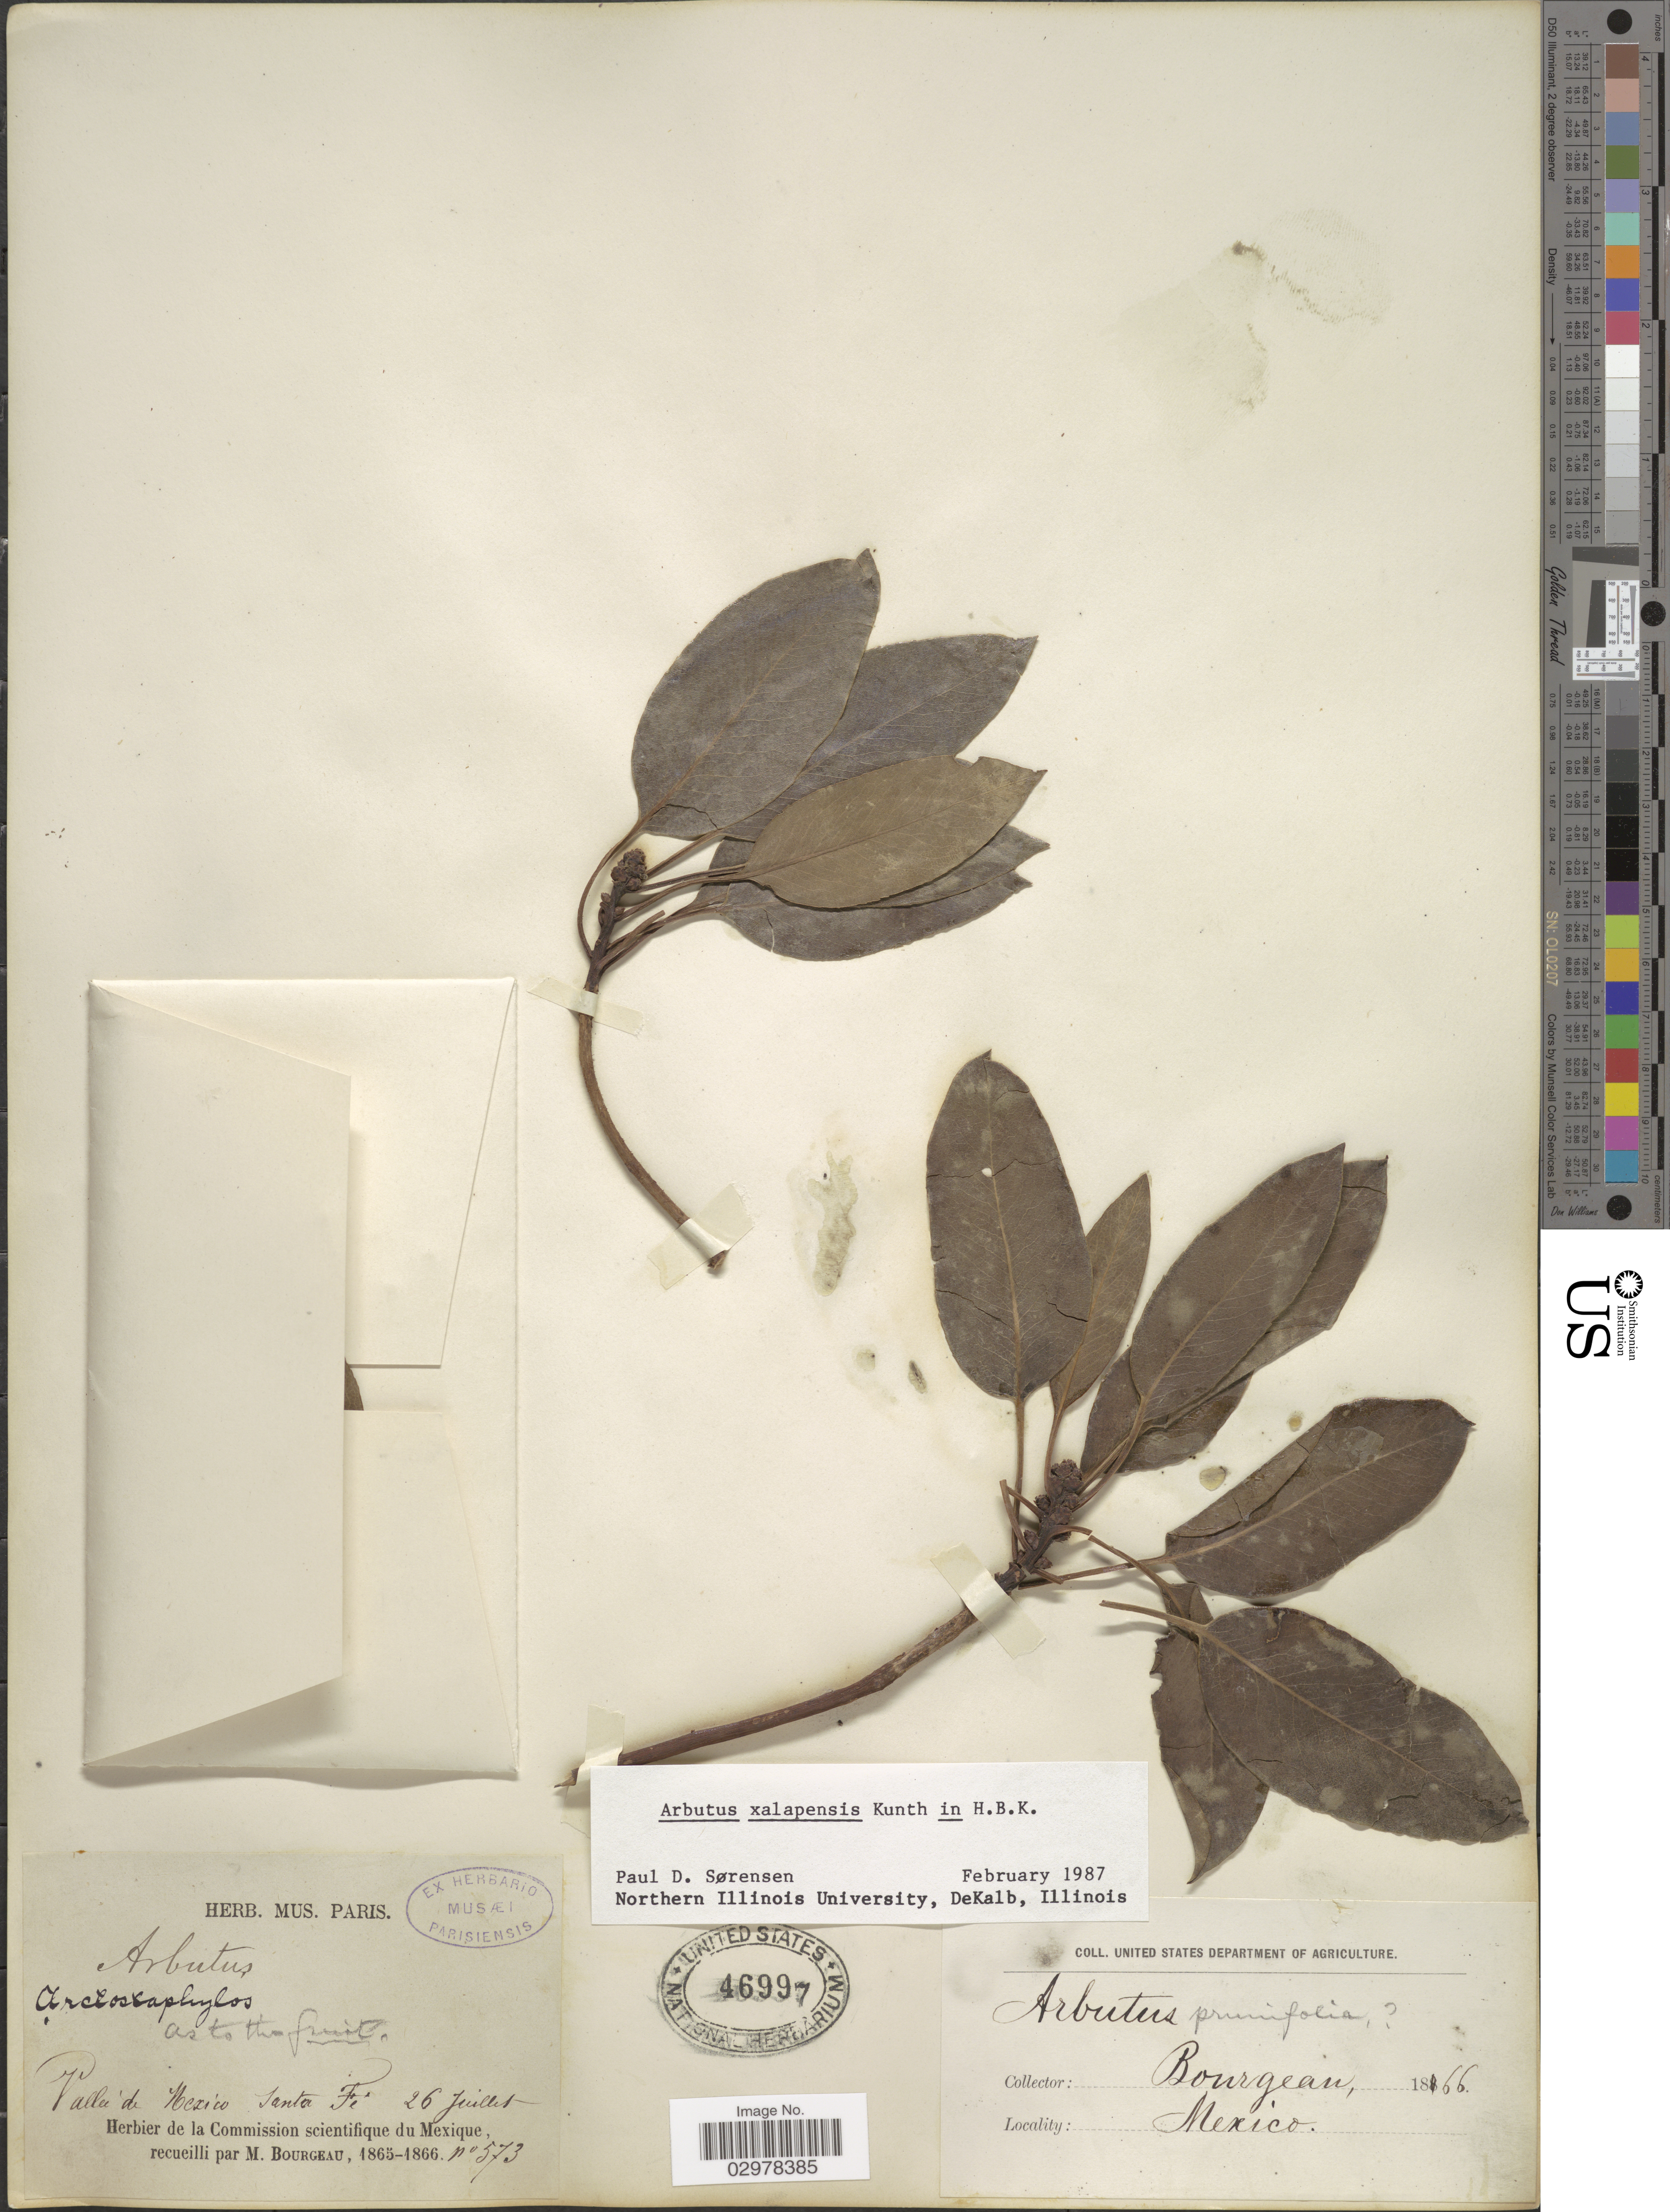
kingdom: Plantae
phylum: Tracheophyta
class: Magnoliopsida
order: Ericales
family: Ericaceae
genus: Arbutus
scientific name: Arbutus xalapensis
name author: Kunth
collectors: M. Bourgeau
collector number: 573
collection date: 1866-07-26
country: Mexico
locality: Santa Fé.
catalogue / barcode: US 46997